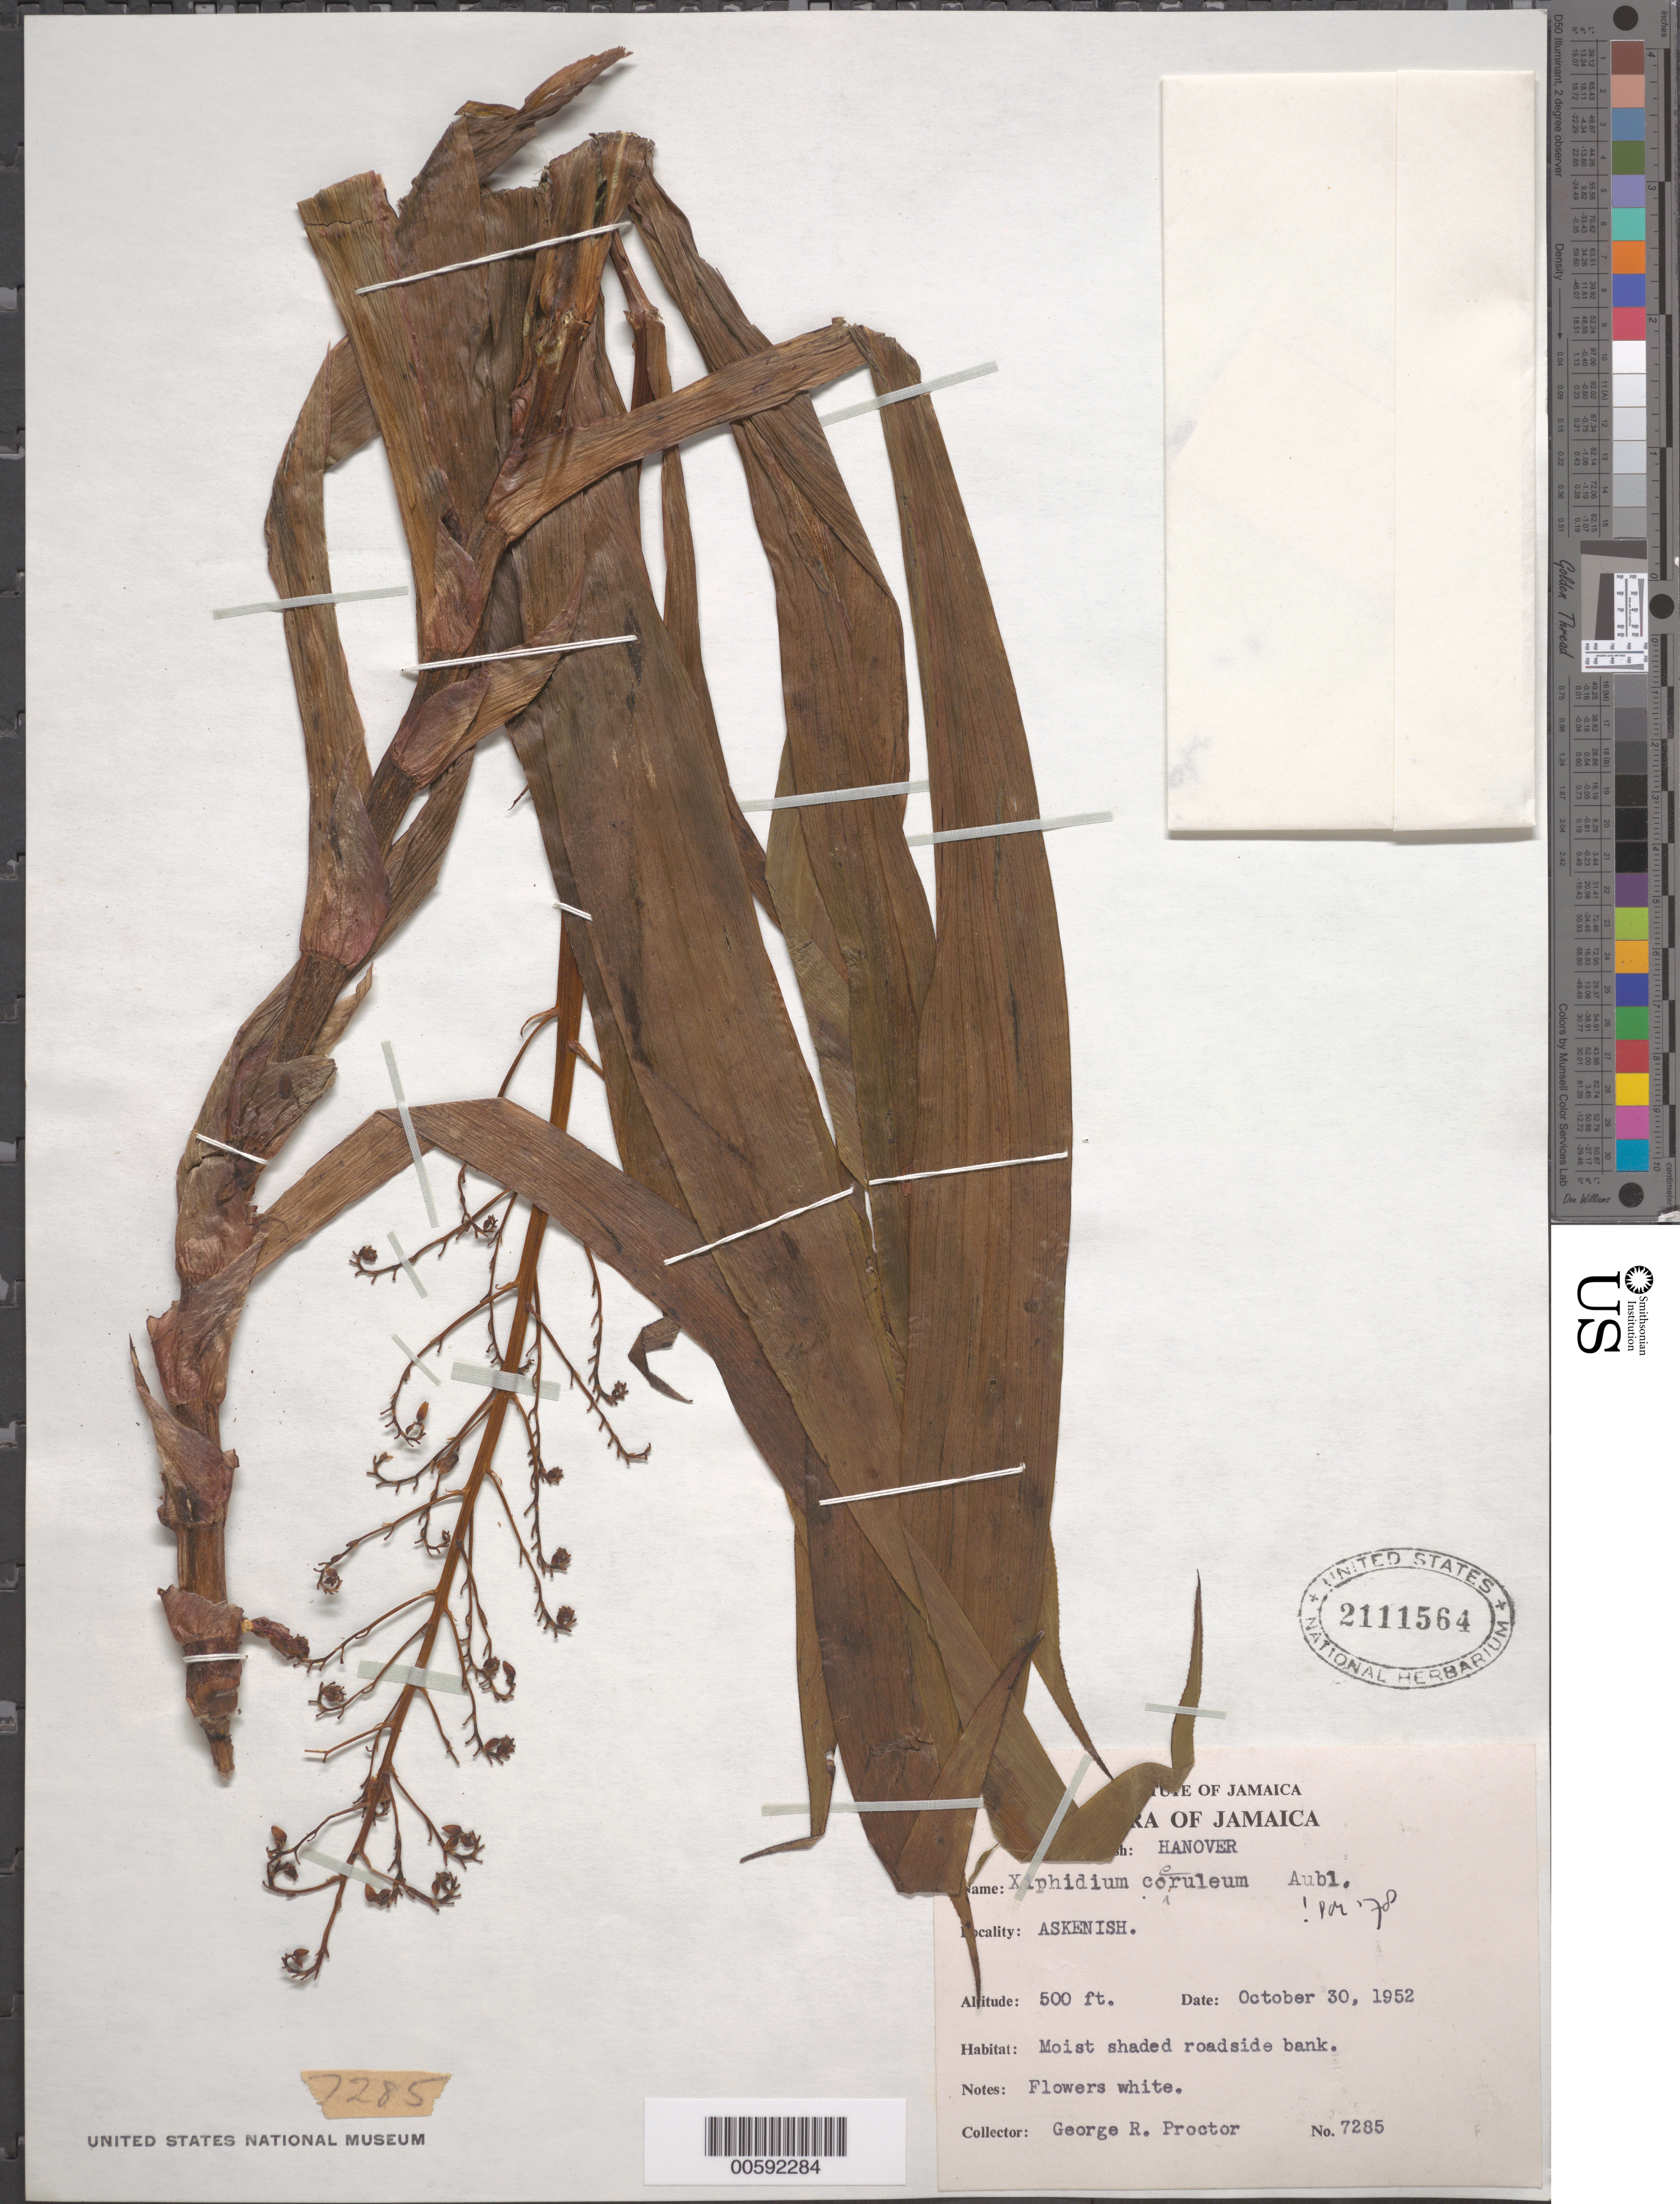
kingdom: Plantae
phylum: Tracheophyta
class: Liliopsida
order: Commelinales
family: Haemodoraceae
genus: Xiphidium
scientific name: Xiphidium caeruleum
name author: Aubl.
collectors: G. R. Proctor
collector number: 7285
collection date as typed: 30 Oct 1952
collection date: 1952-10-30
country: Jamaica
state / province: Hanover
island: Greater Antilles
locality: Askenish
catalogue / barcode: US 2111564